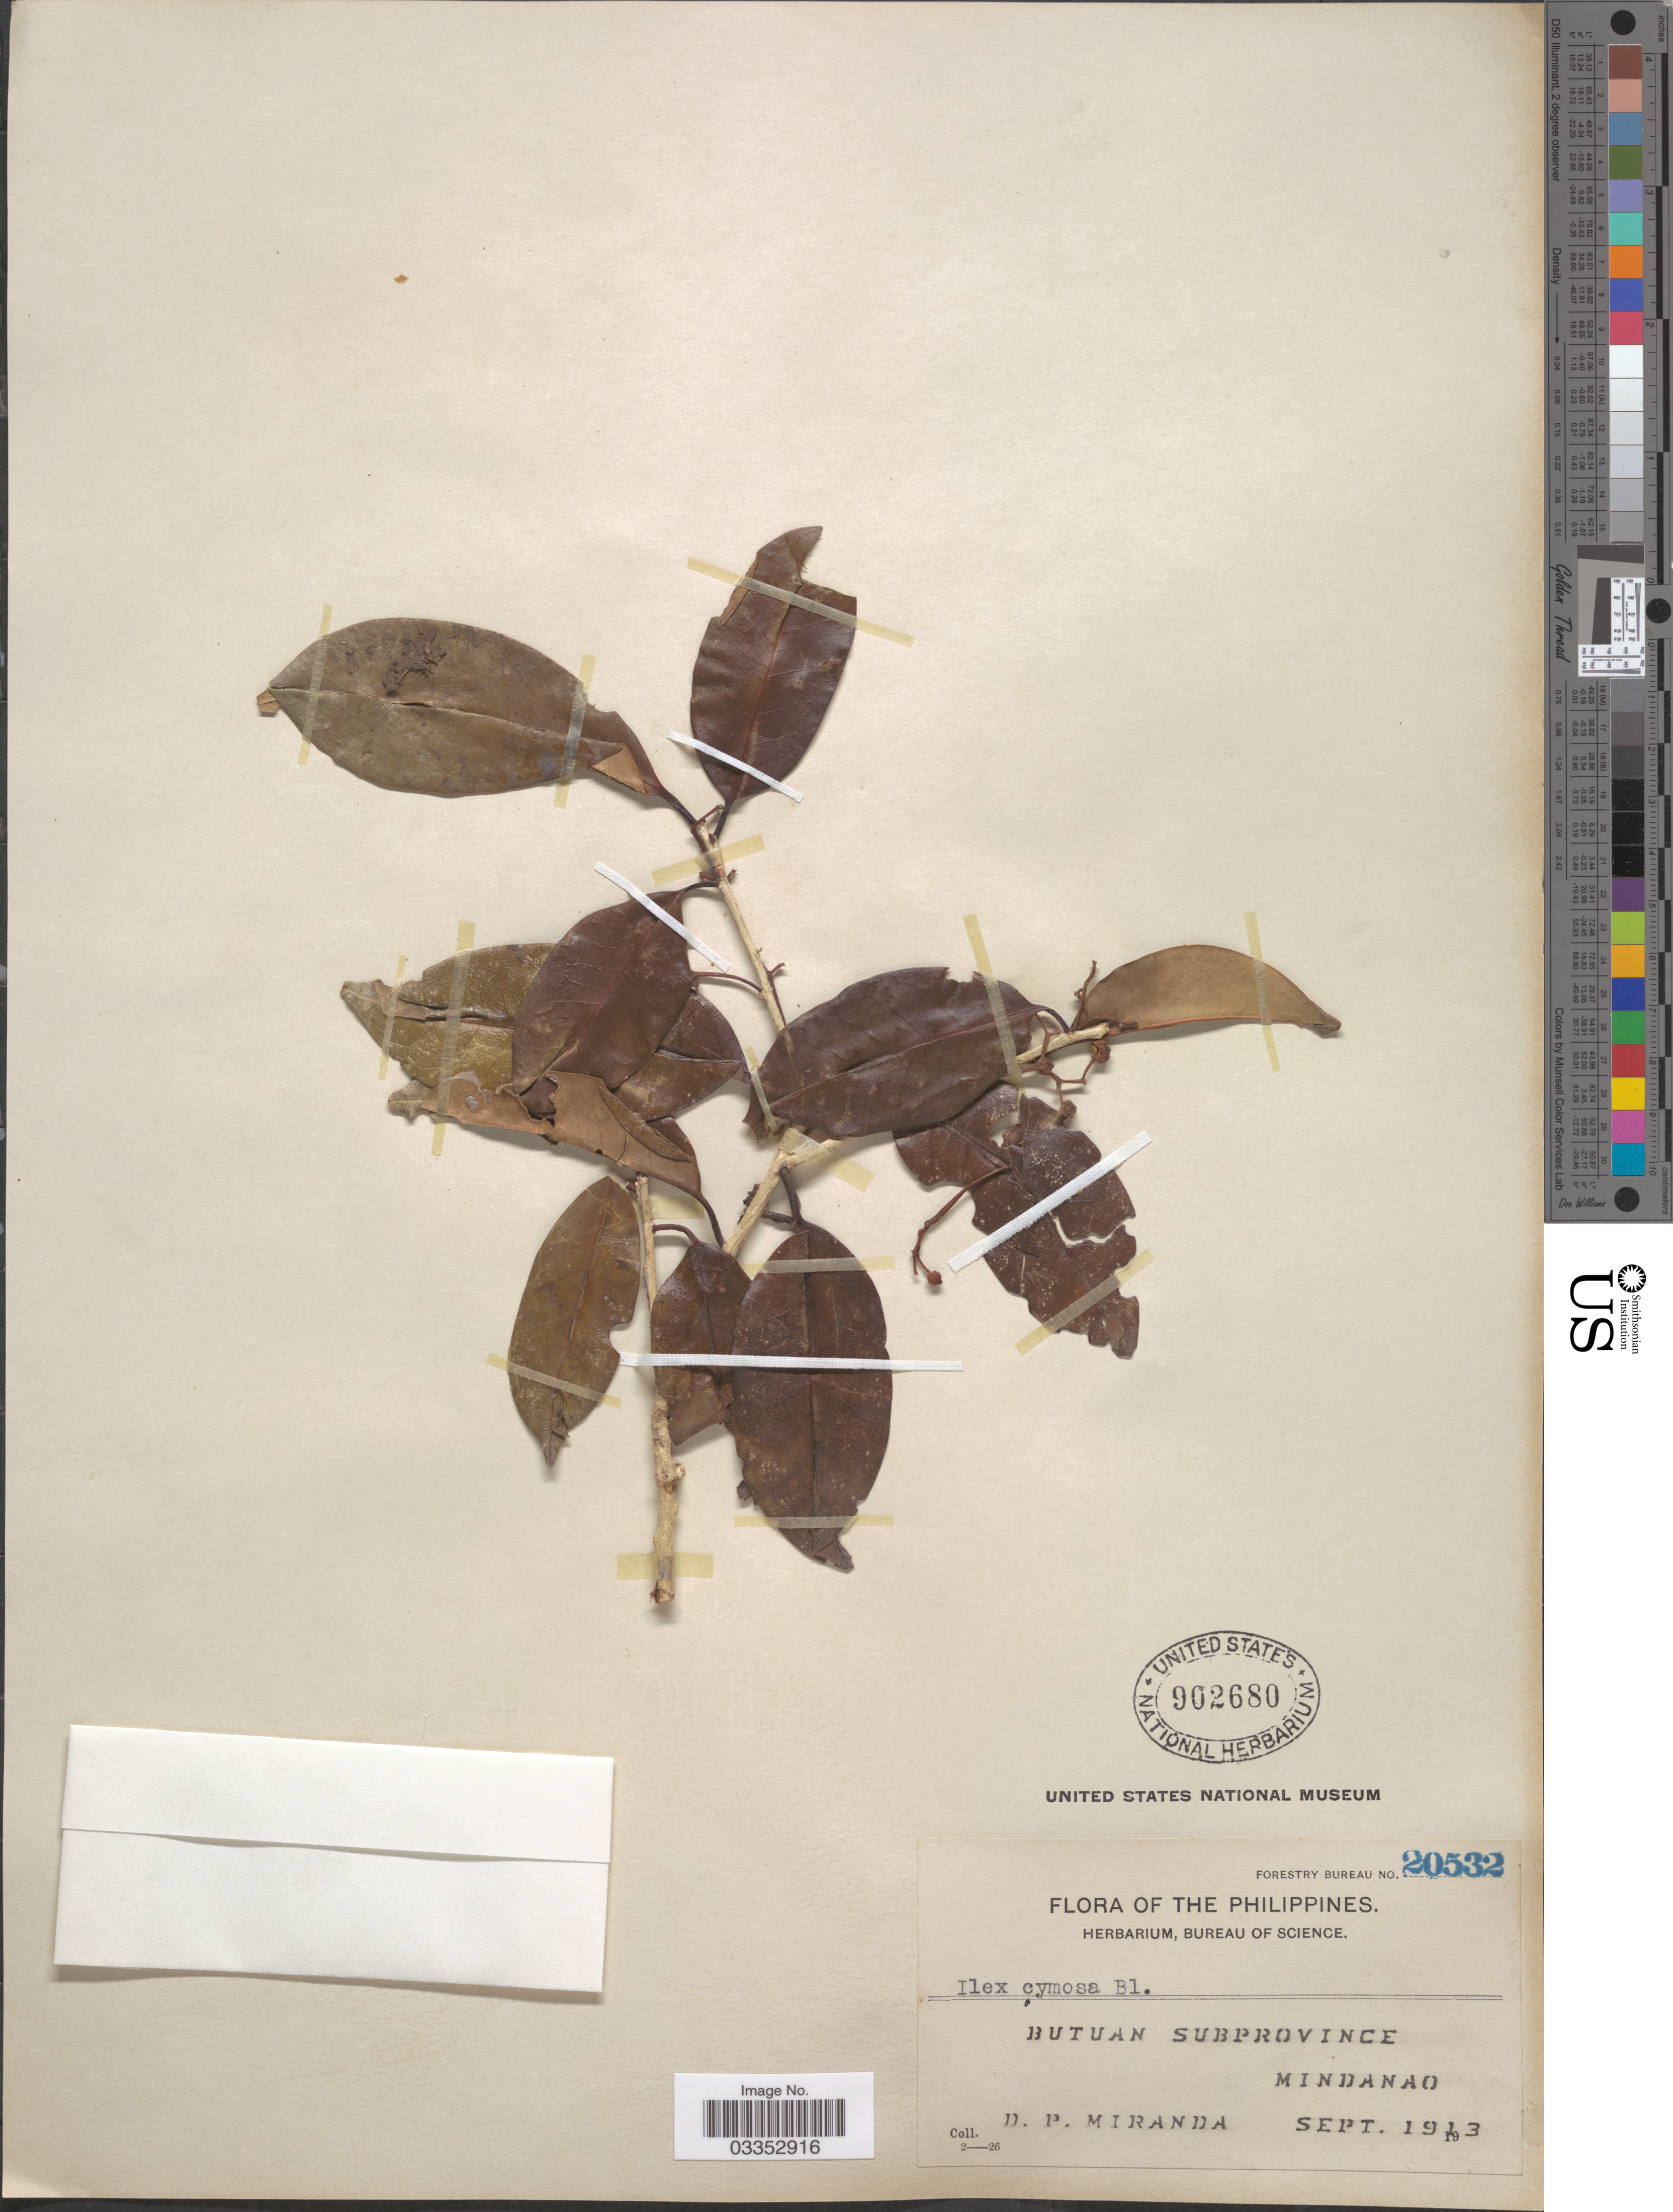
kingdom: Plantae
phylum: Tracheophyta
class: Magnoliopsida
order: Aquifoliales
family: Aquifoliaceae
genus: Ilex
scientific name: Ilex cymosa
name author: Blume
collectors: D. P. Miranda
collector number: Forestry Bureau 20532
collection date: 1913-09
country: Philippines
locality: Butuan Subprovince, Mindanao.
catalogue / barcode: US 902680